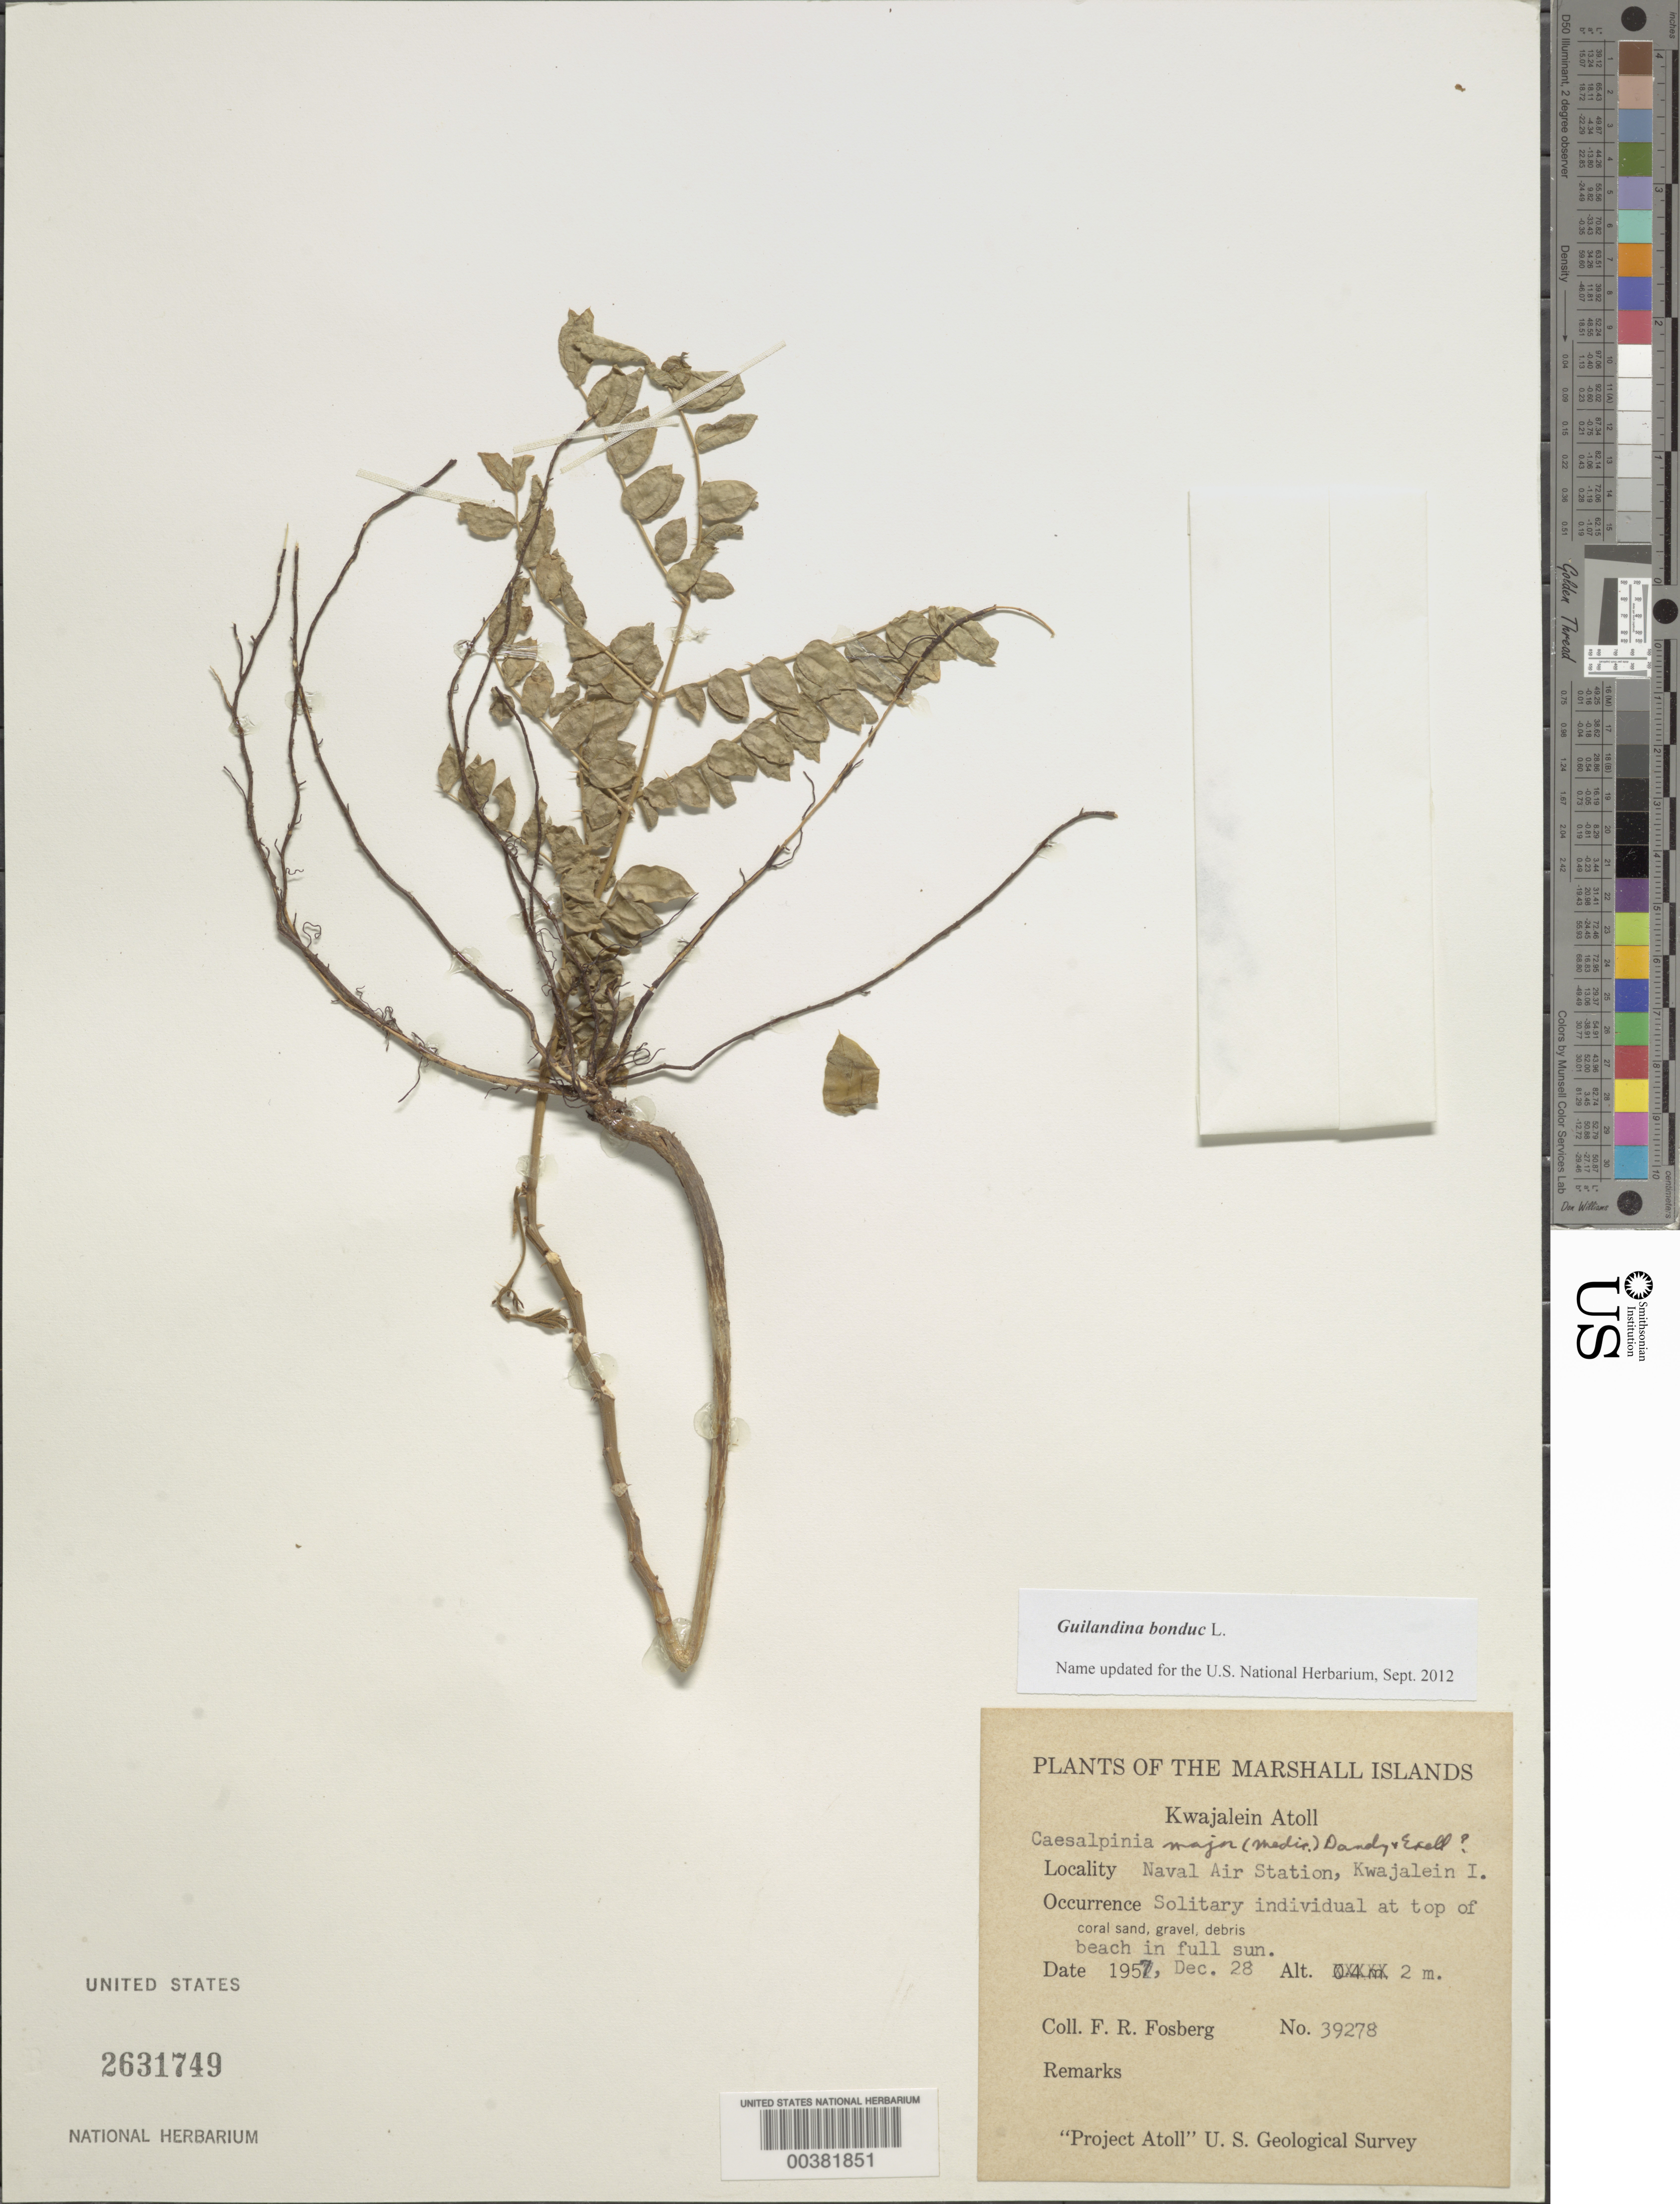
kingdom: Plantae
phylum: Tracheophyta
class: Magnoliopsida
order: Fabales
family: Fabaceae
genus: Guilandina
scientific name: Guilandina bonduc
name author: L.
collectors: F. R. Fosberg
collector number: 39278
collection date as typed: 28 Dec 1957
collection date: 1957-12-28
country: Marshall Islands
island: Kwajalein Atoll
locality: Naval air station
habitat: At top of beach in full sun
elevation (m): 2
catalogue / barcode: US 2631749